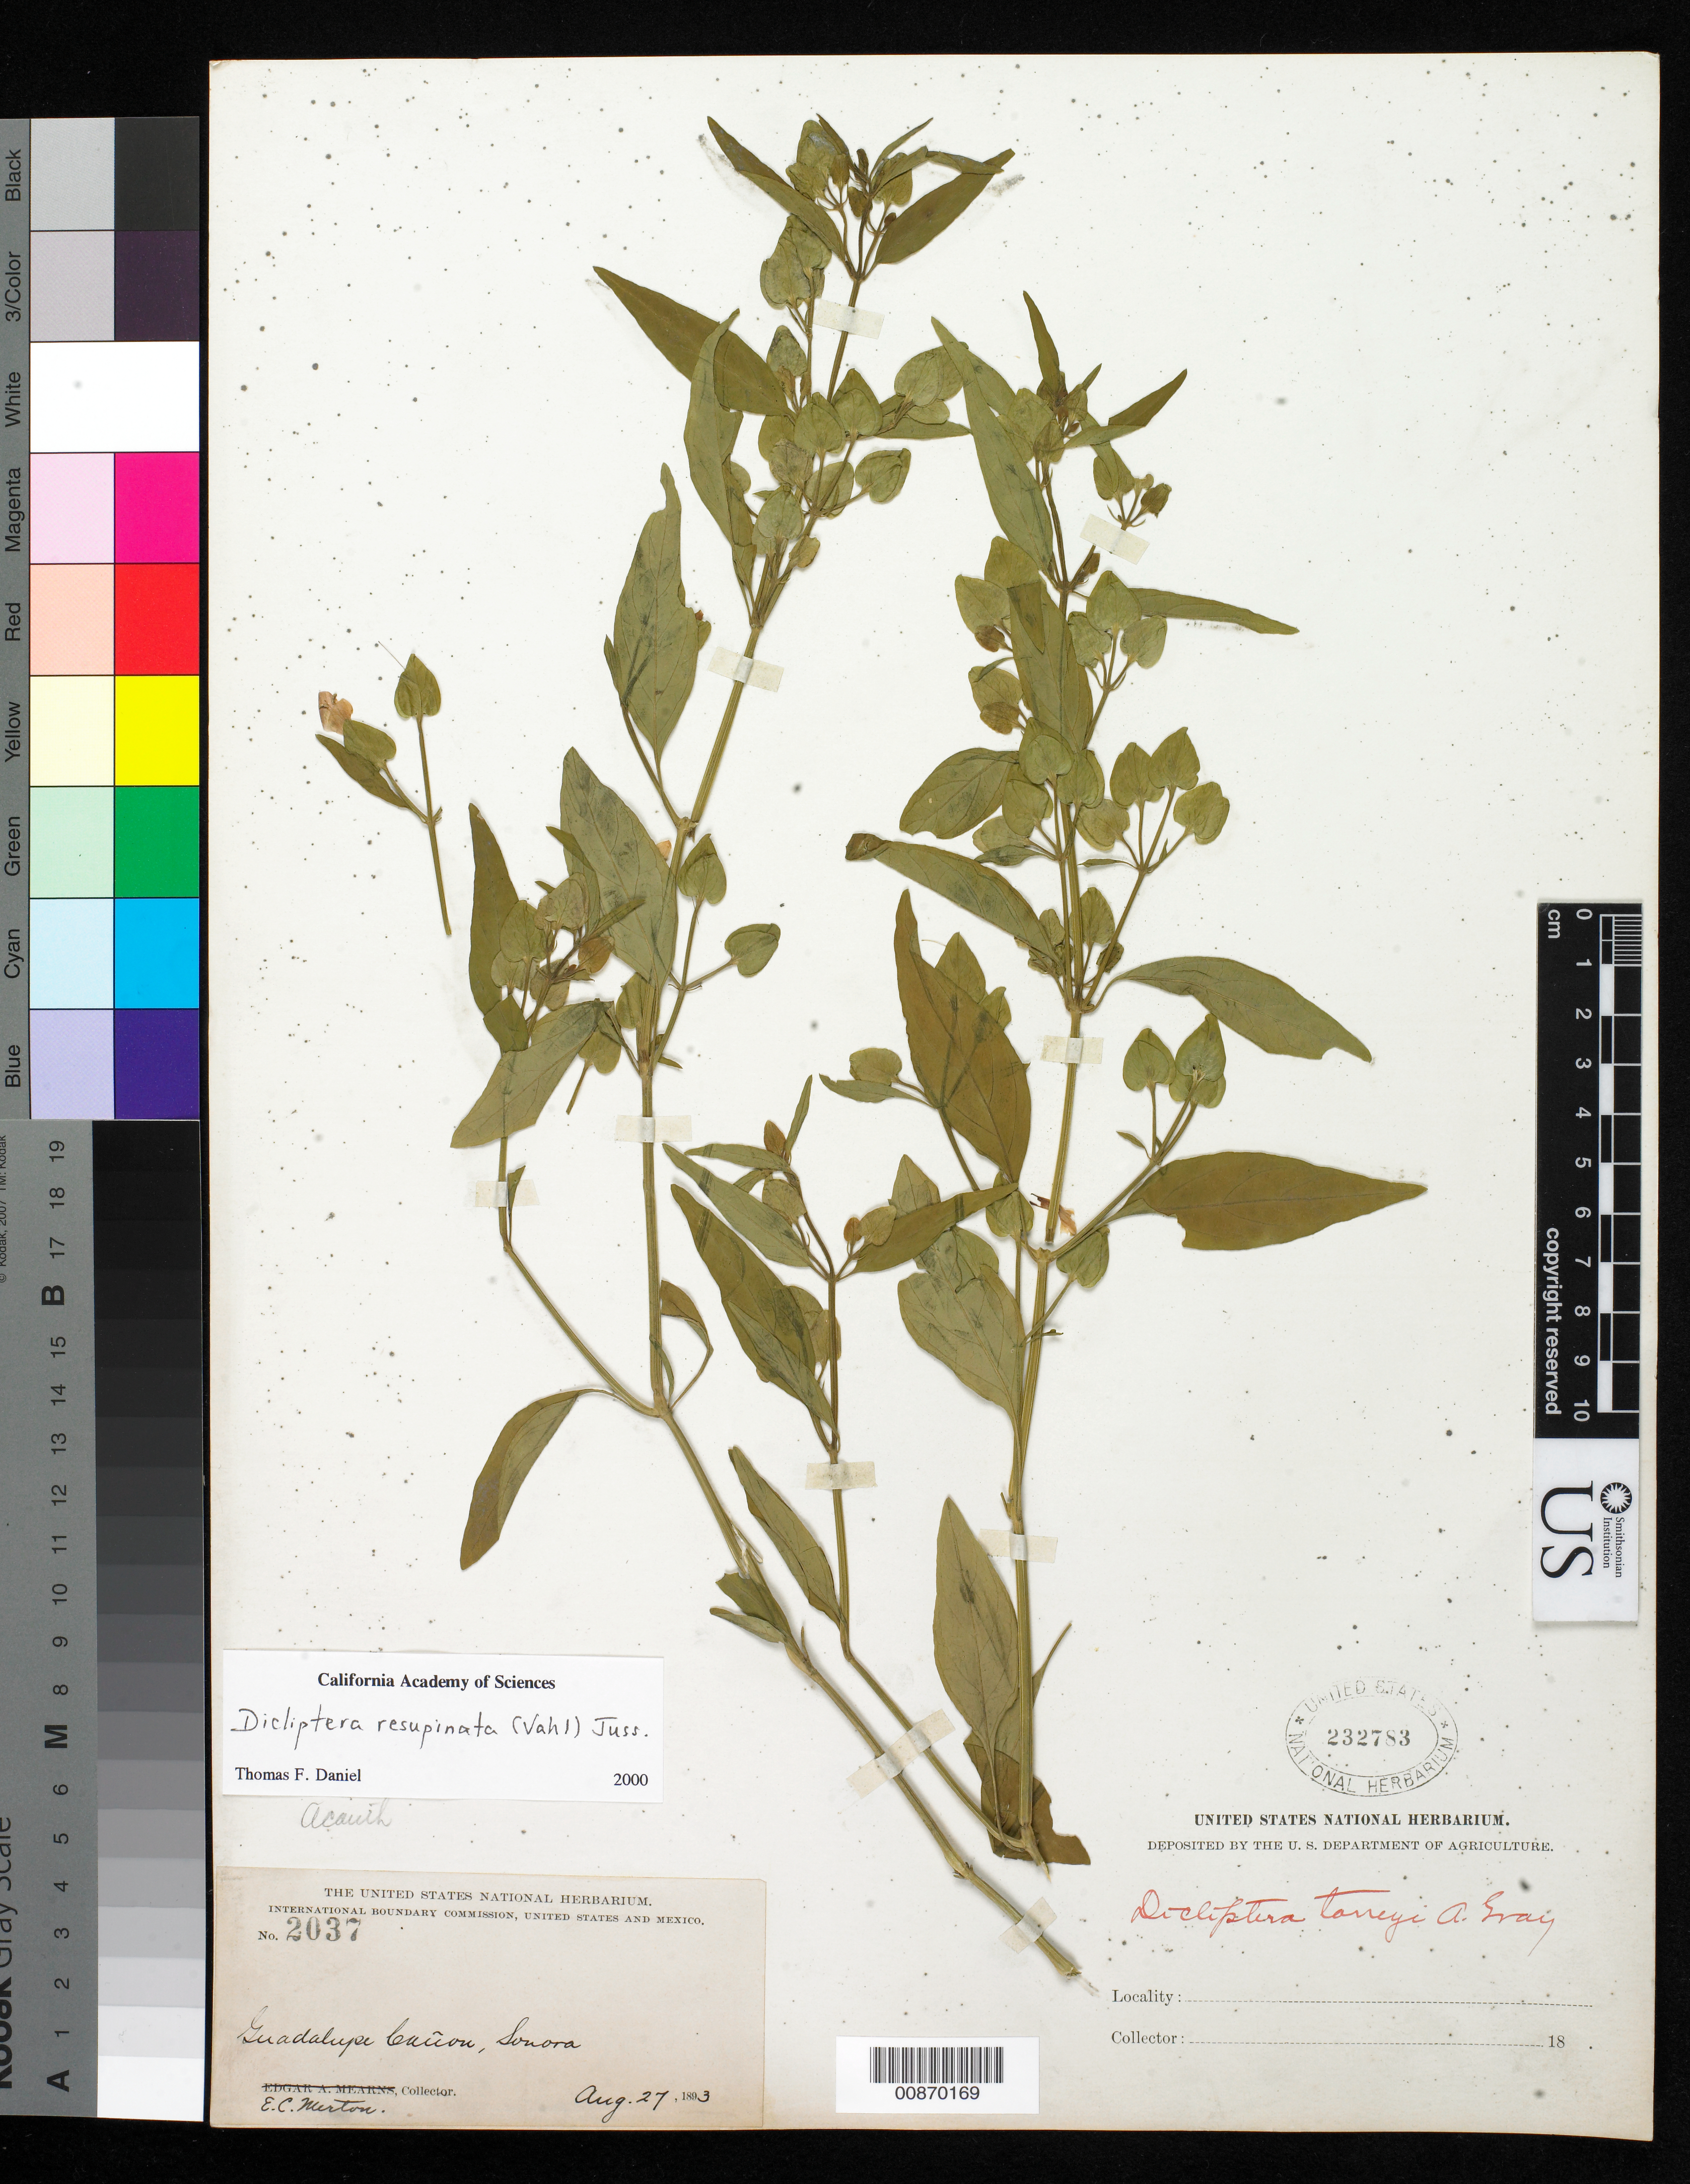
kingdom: Plantae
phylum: Tracheophyta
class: Magnoliopsida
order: Lamiales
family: Acanthaceae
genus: Dicliptera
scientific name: Dicliptera resupinata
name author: (Vahl) Juss.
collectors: E. Merton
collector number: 2037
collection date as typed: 27 Aug 1893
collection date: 1893-08-27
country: Mexico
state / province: Sonora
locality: Guadalupe Cañon, Sonora.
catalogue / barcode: US 232783